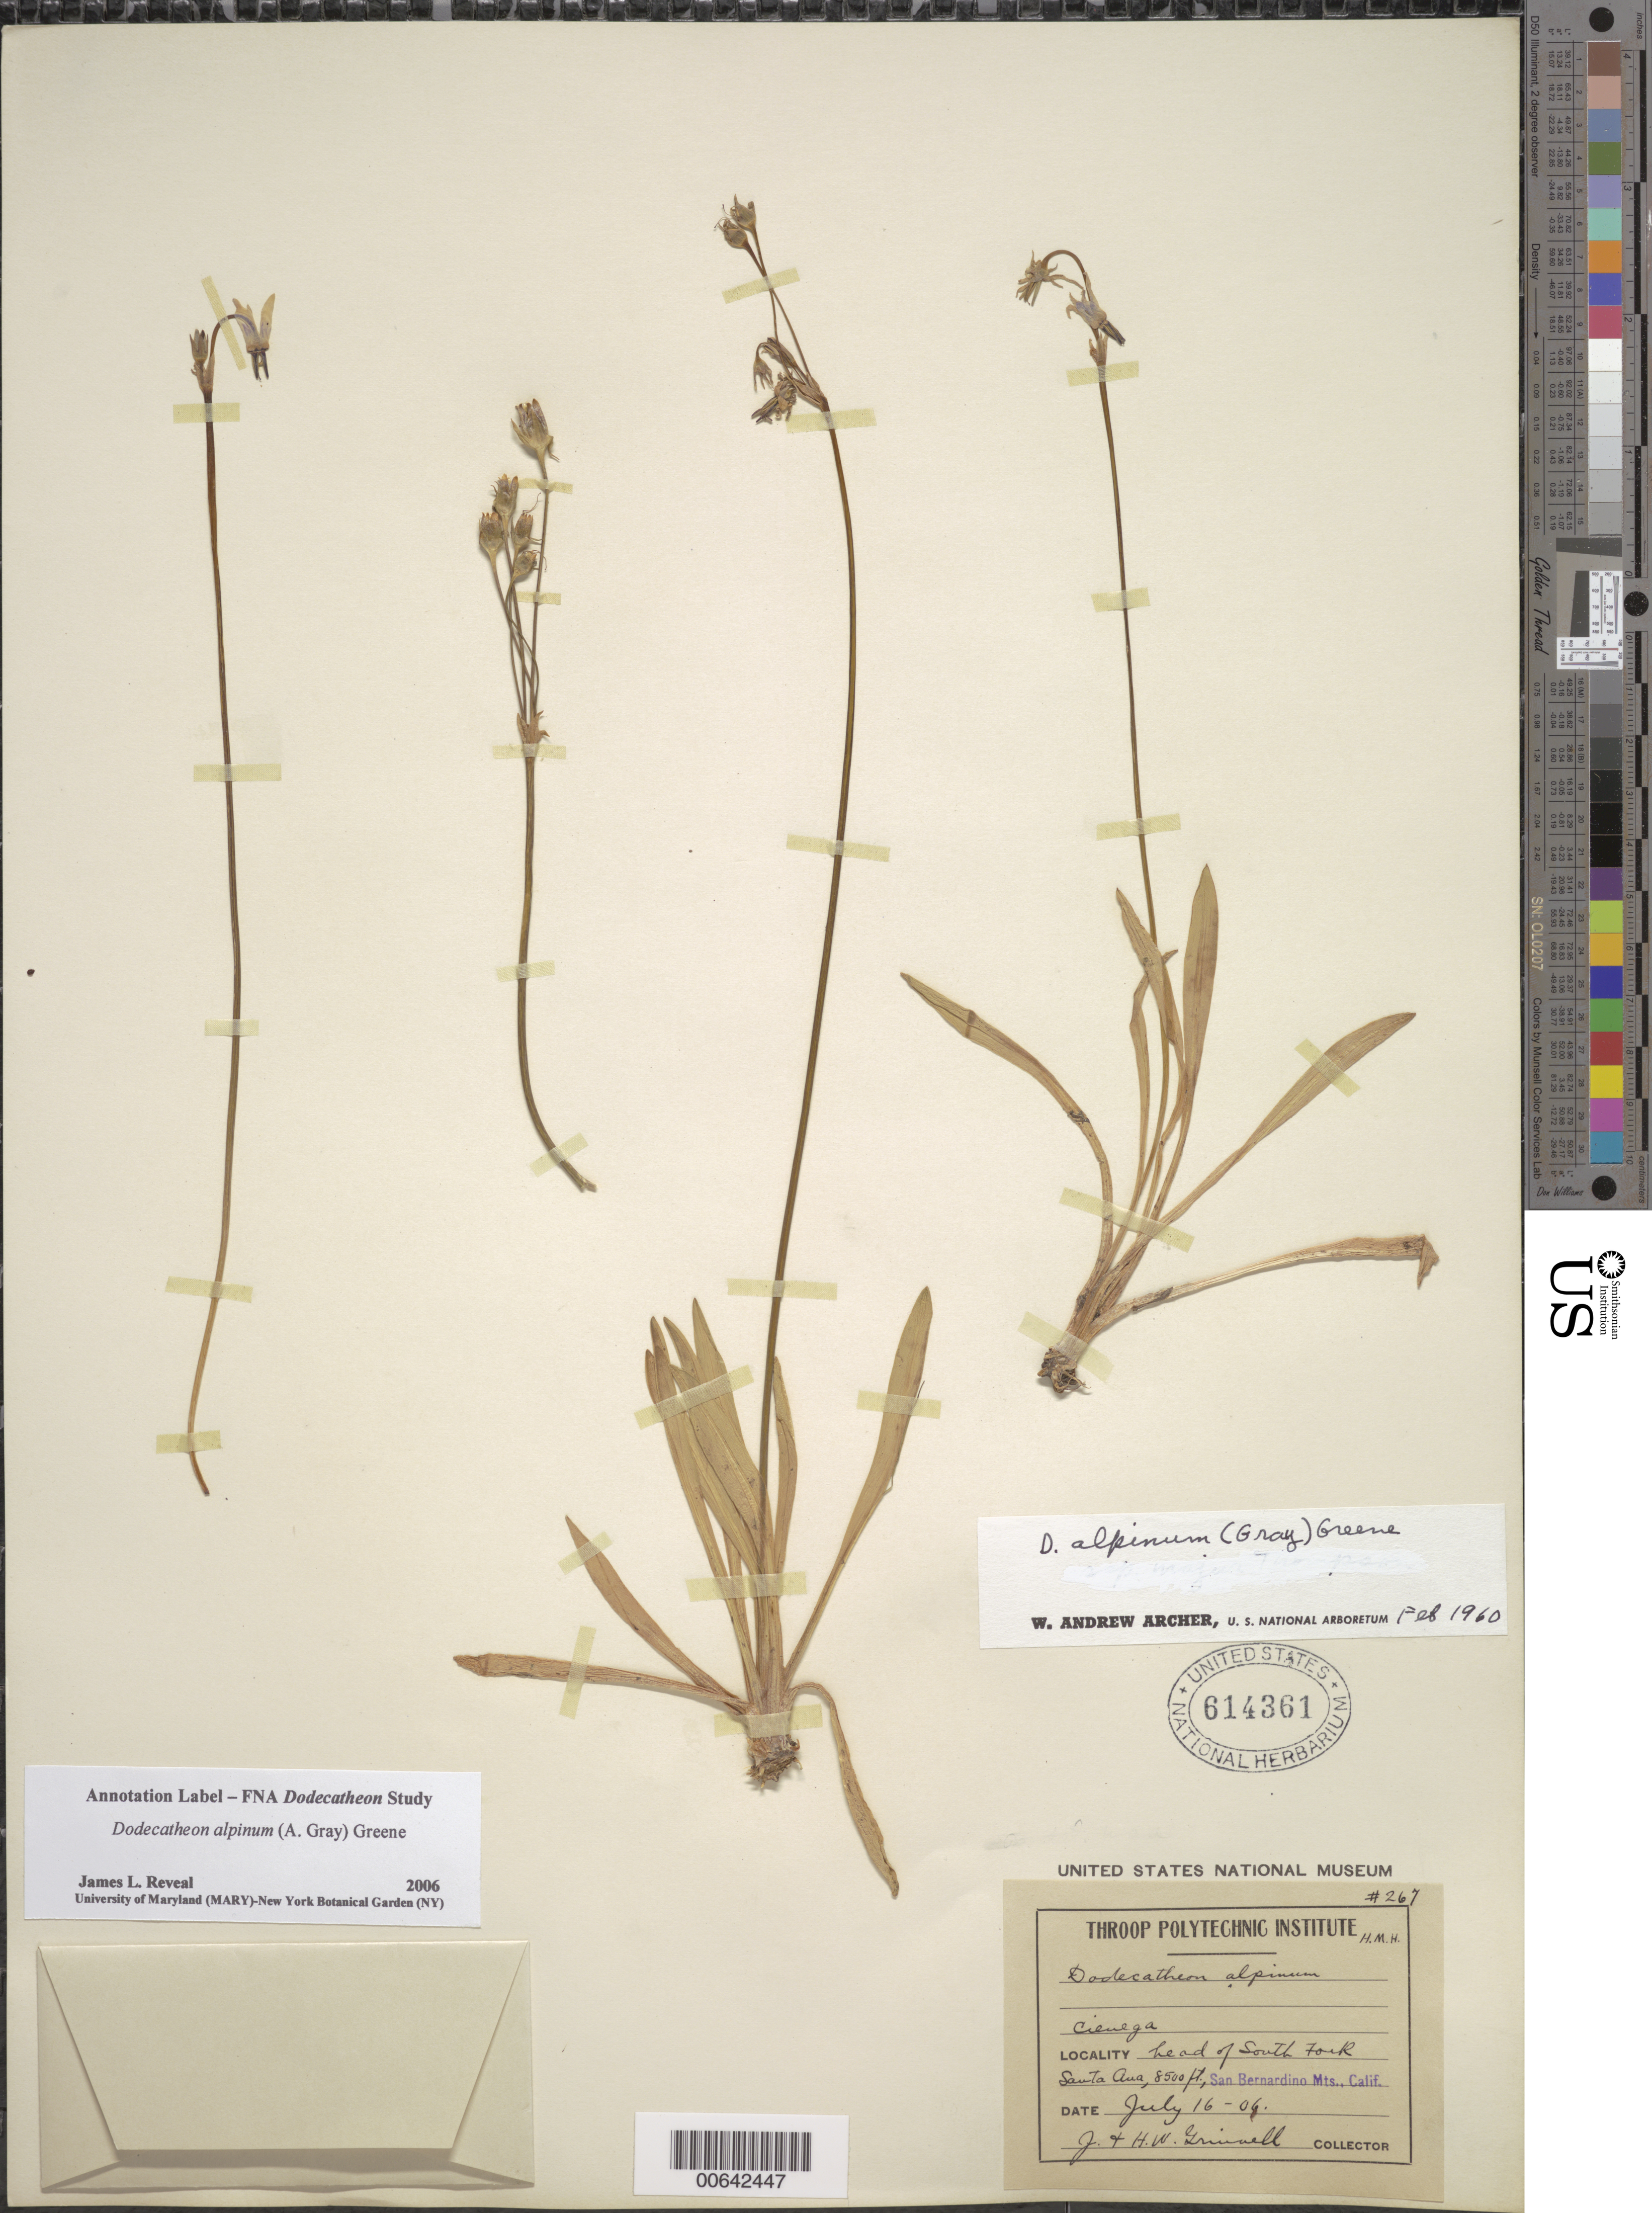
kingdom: Plantae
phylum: Tracheophyta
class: Magnoliopsida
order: Ericales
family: Primulaceae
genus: Dodecatheon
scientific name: Dodecatheon alpinum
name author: (A. Gray) Greene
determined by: Archer, W. A., (NA), United States National Arboretum, USDA/ARS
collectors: J. Grinnell & H. Grinnell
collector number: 267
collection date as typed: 16 Jul 1906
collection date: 1906-07-16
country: United States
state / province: California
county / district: San Bernardino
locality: San Bernardino Mts., head of South Fork, Santa Ana.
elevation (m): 2591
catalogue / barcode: US 614361